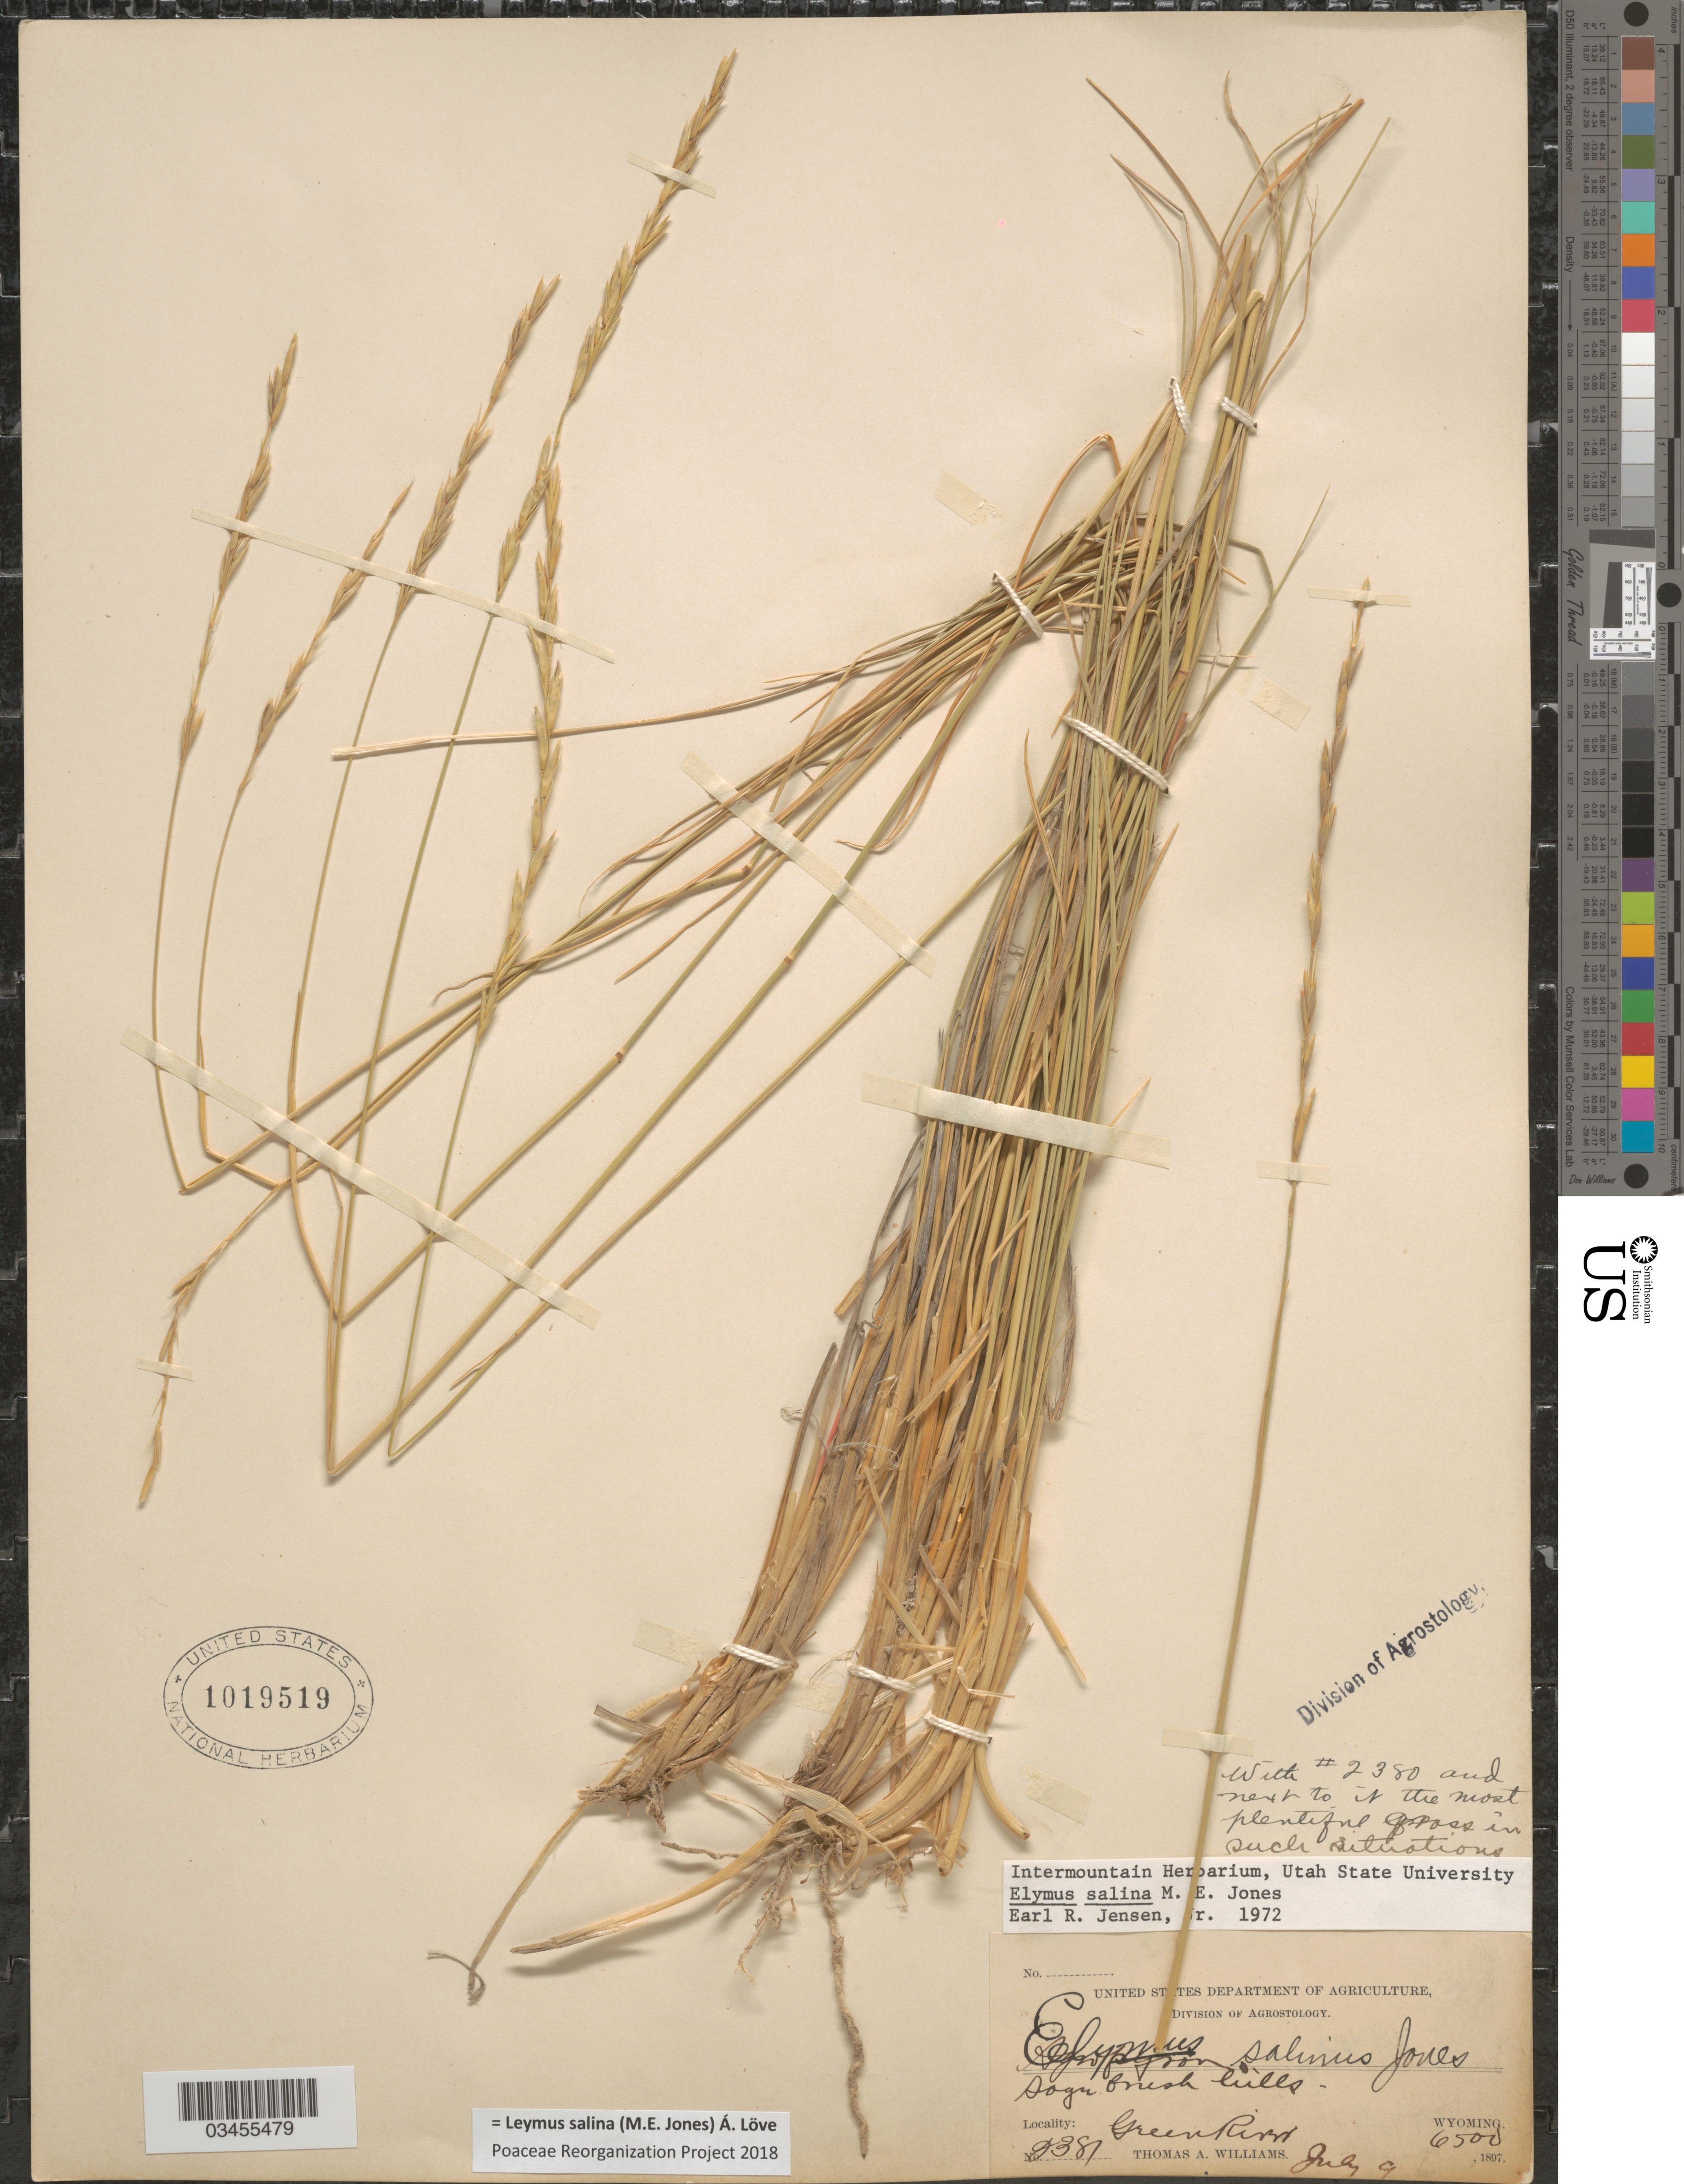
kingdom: Plantae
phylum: Tracheophyta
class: Liliopsida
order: Poales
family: Poaceae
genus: Leymus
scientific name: Leymus salina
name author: (M.E. Jones) Á. Löve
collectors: T. A. Williams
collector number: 2381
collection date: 1897-07-09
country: United States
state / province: Wyoming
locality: Green River.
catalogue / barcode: US 1019519